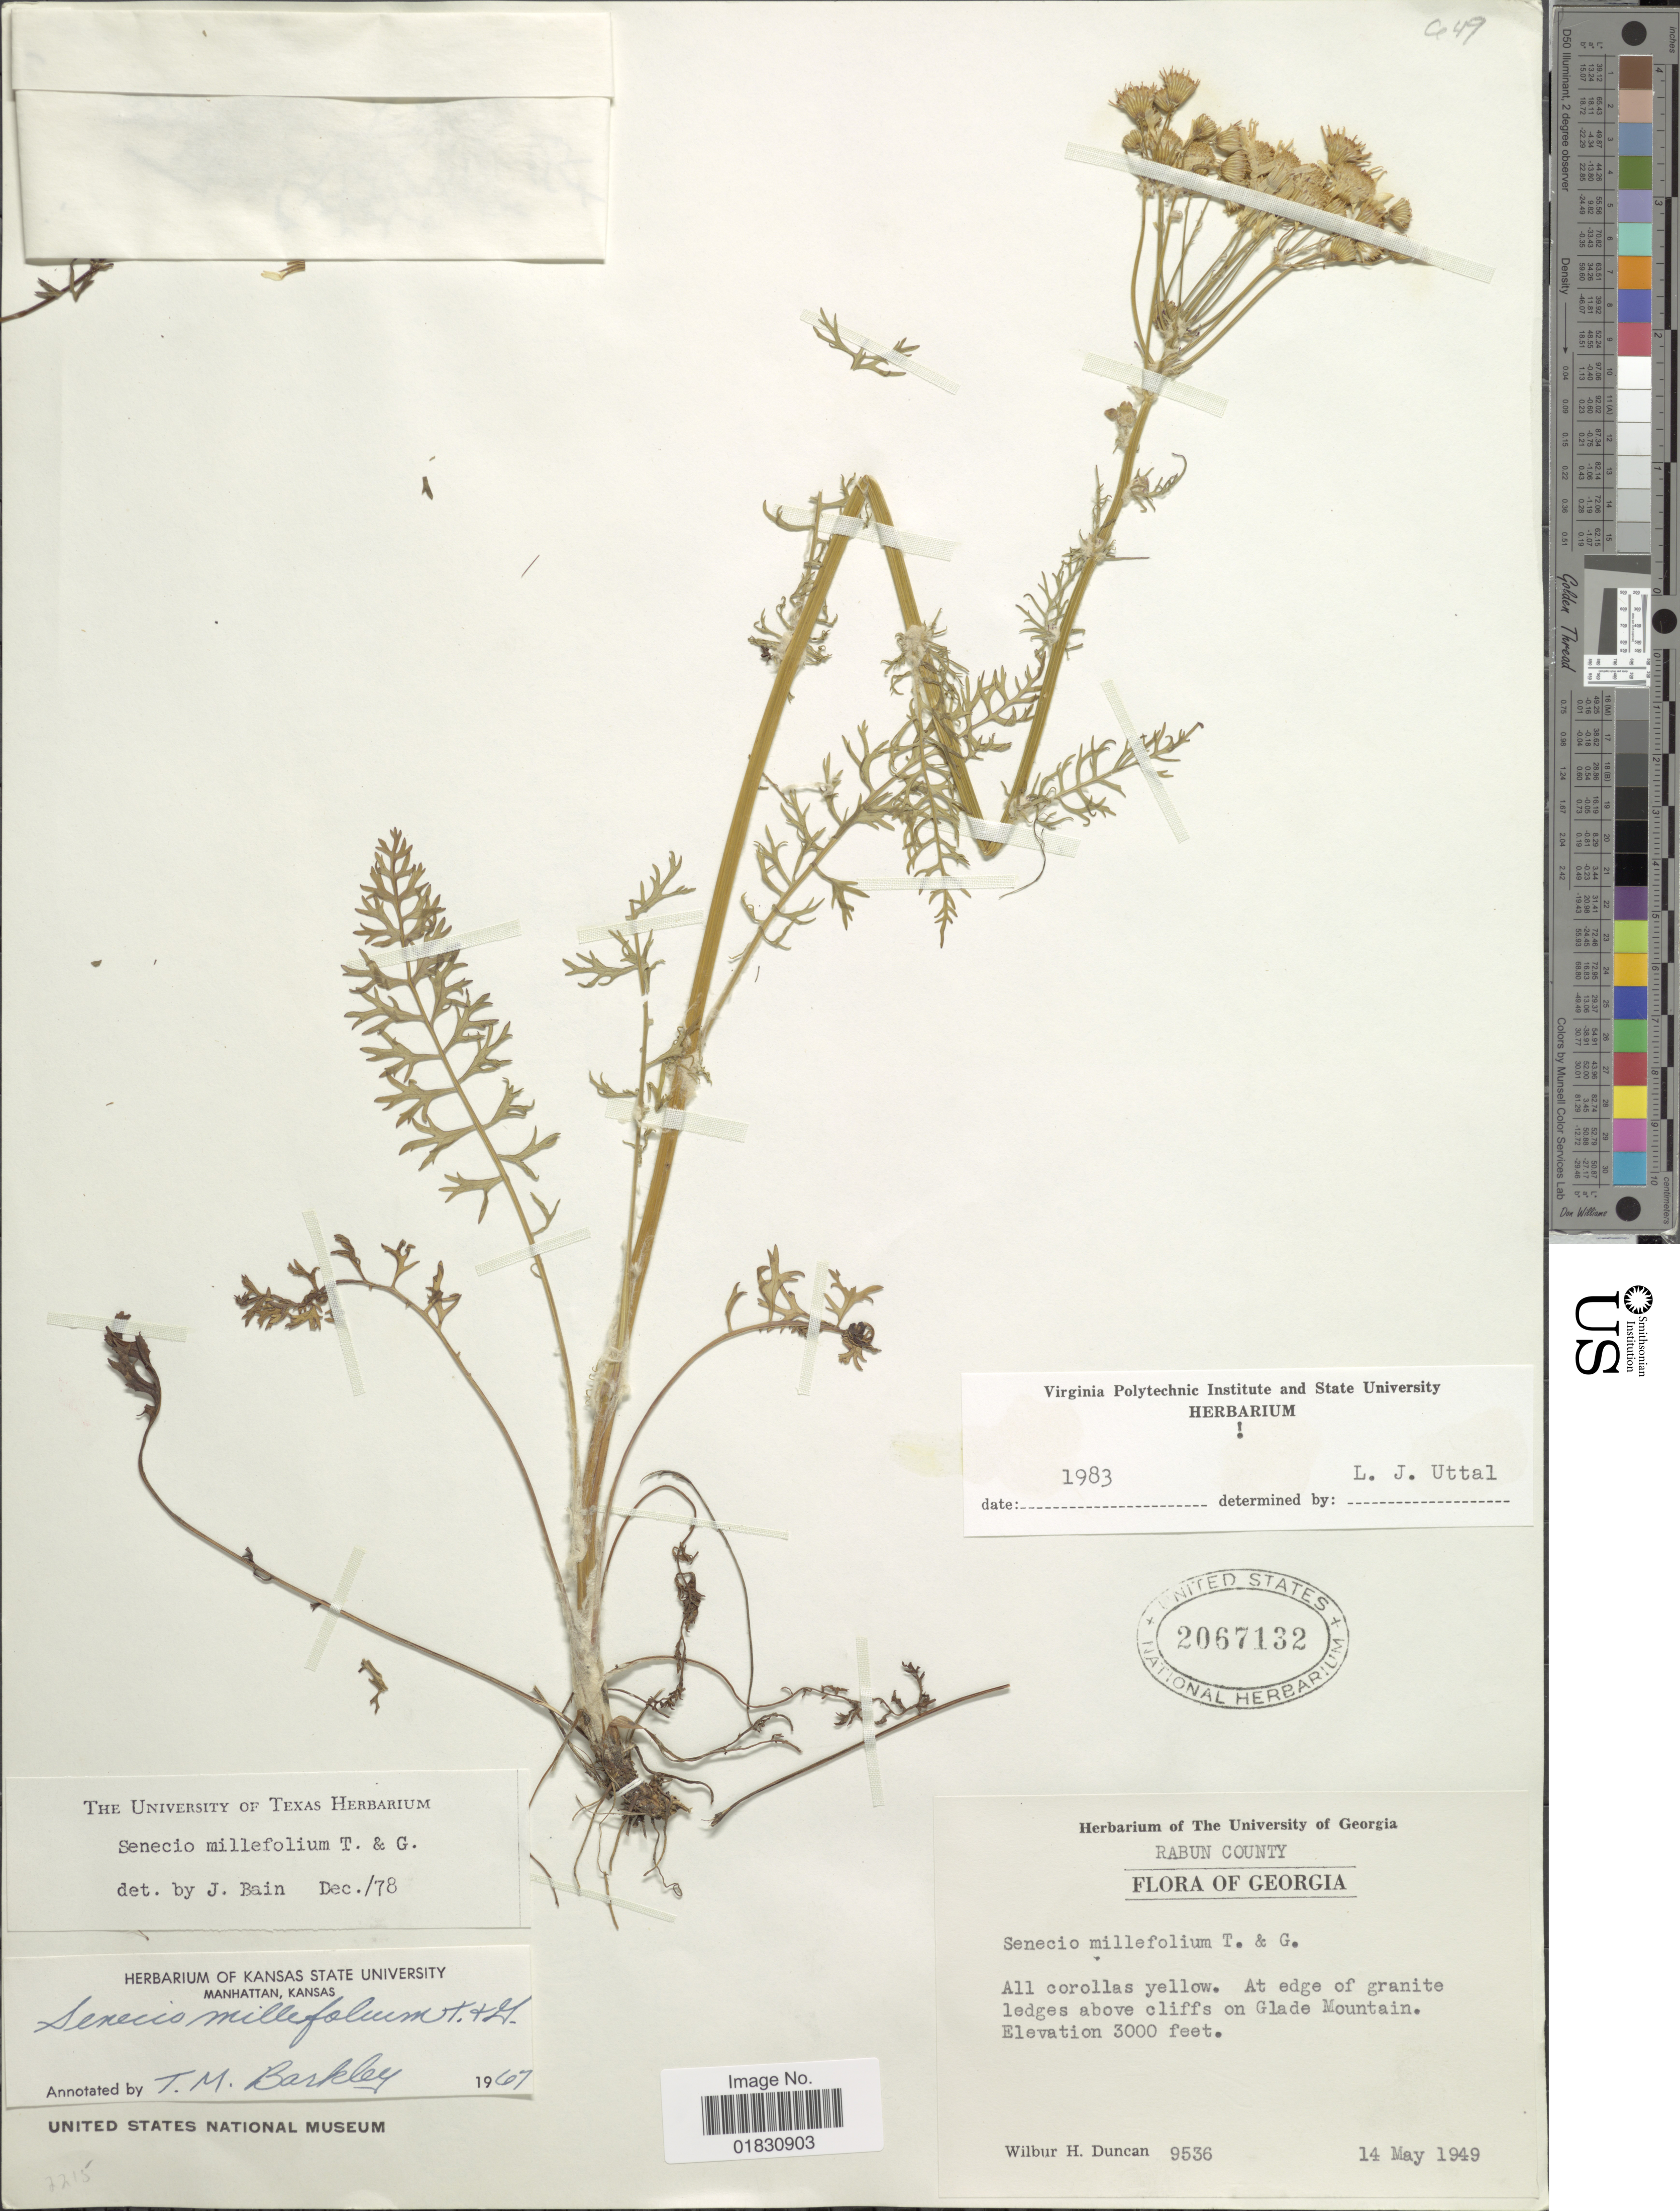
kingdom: Plantae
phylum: Tracheophyta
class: Magnoliopsida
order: Asterales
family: Asteraceae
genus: Packera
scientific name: Packera millefolium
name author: (Torr. & A. Gray) W.A. Weber & Á. Löve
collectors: W. H. Duncan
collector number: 9536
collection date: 1949-05-14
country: United States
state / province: Georgia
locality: Rabun County, At edge of granite ledges above cliffs on Glade Mountain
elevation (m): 914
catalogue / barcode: US 2067132